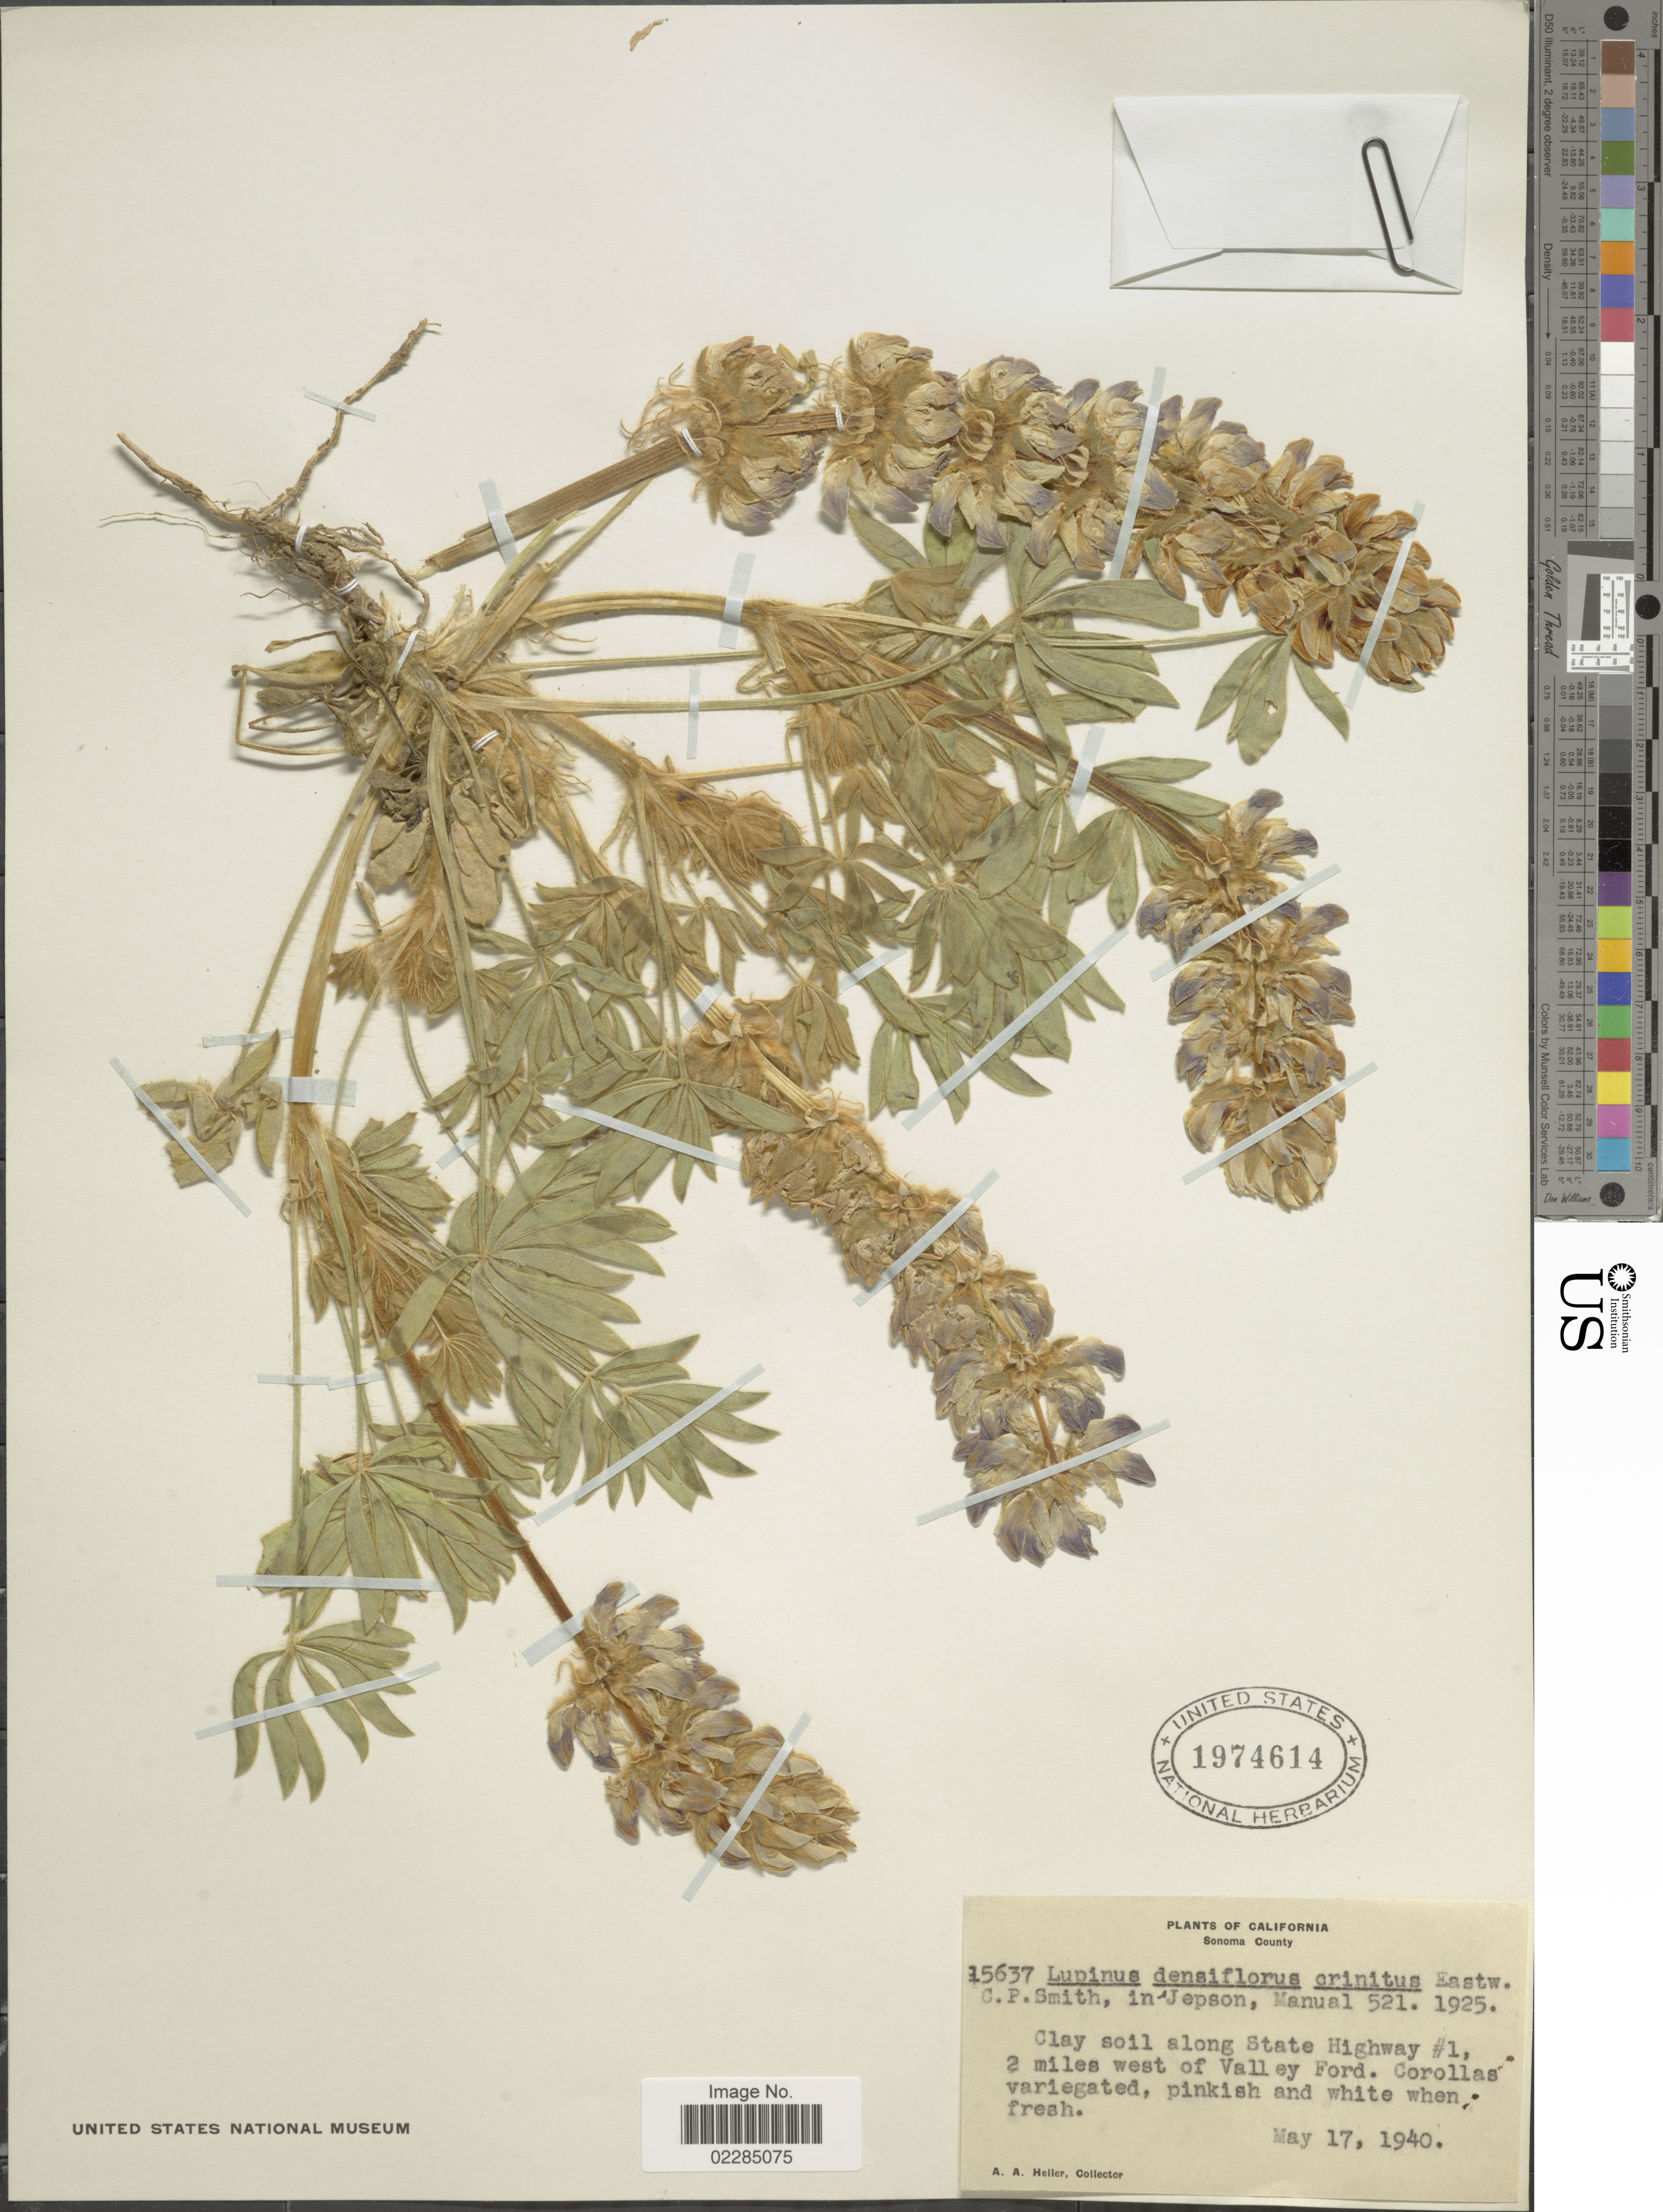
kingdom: Plantae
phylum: Tracheophyta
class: Magnoliopsida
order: Fabales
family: Fabaceae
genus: Lupinus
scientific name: Lupinus densiflorus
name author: Benth.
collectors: A. A. Heller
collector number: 15637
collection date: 1940-05-17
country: United States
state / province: California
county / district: Sonoma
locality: Sonoma County, Clay soil along State Highway #1, 2 miles west of Valley Ford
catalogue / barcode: US 1974614